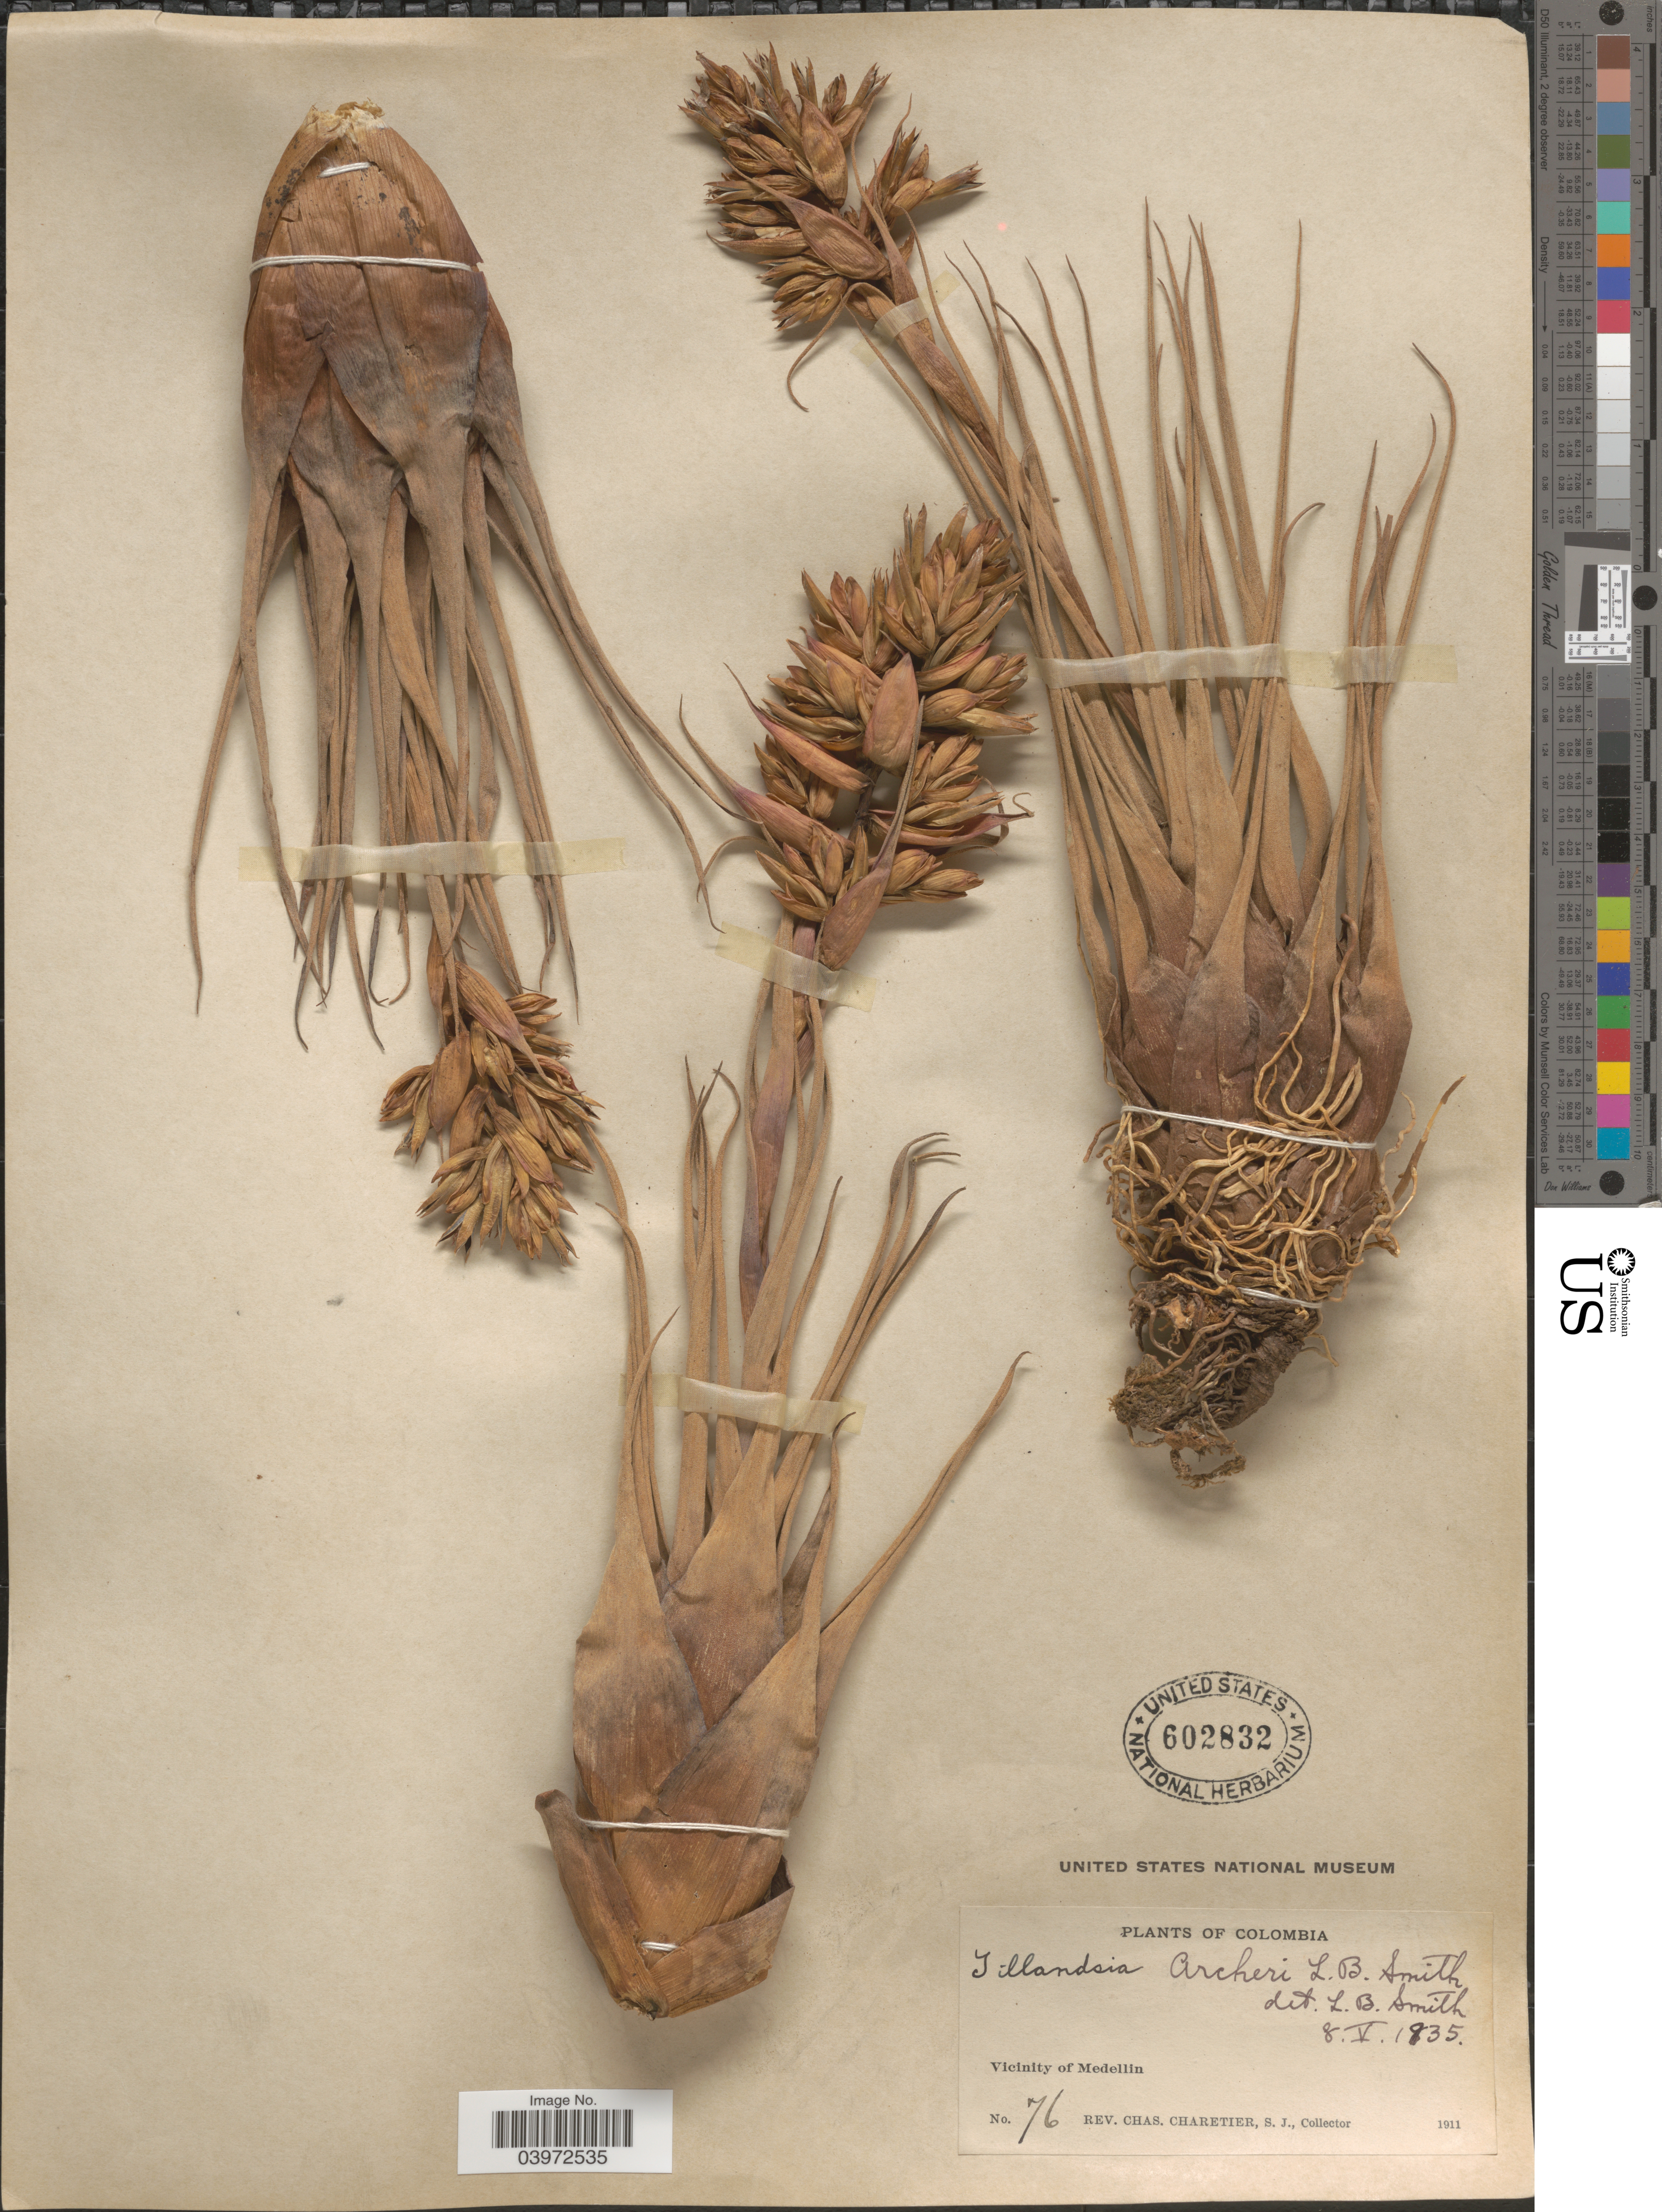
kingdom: Plantae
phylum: Tracheophyta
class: Liliopsida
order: Poales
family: Bromeliaceae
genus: Tillandsia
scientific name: Tillandsia archeri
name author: L.B. Sm.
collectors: C. Charetier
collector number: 76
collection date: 1911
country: Colombia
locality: Vicinity of Medellin.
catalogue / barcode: US 602832